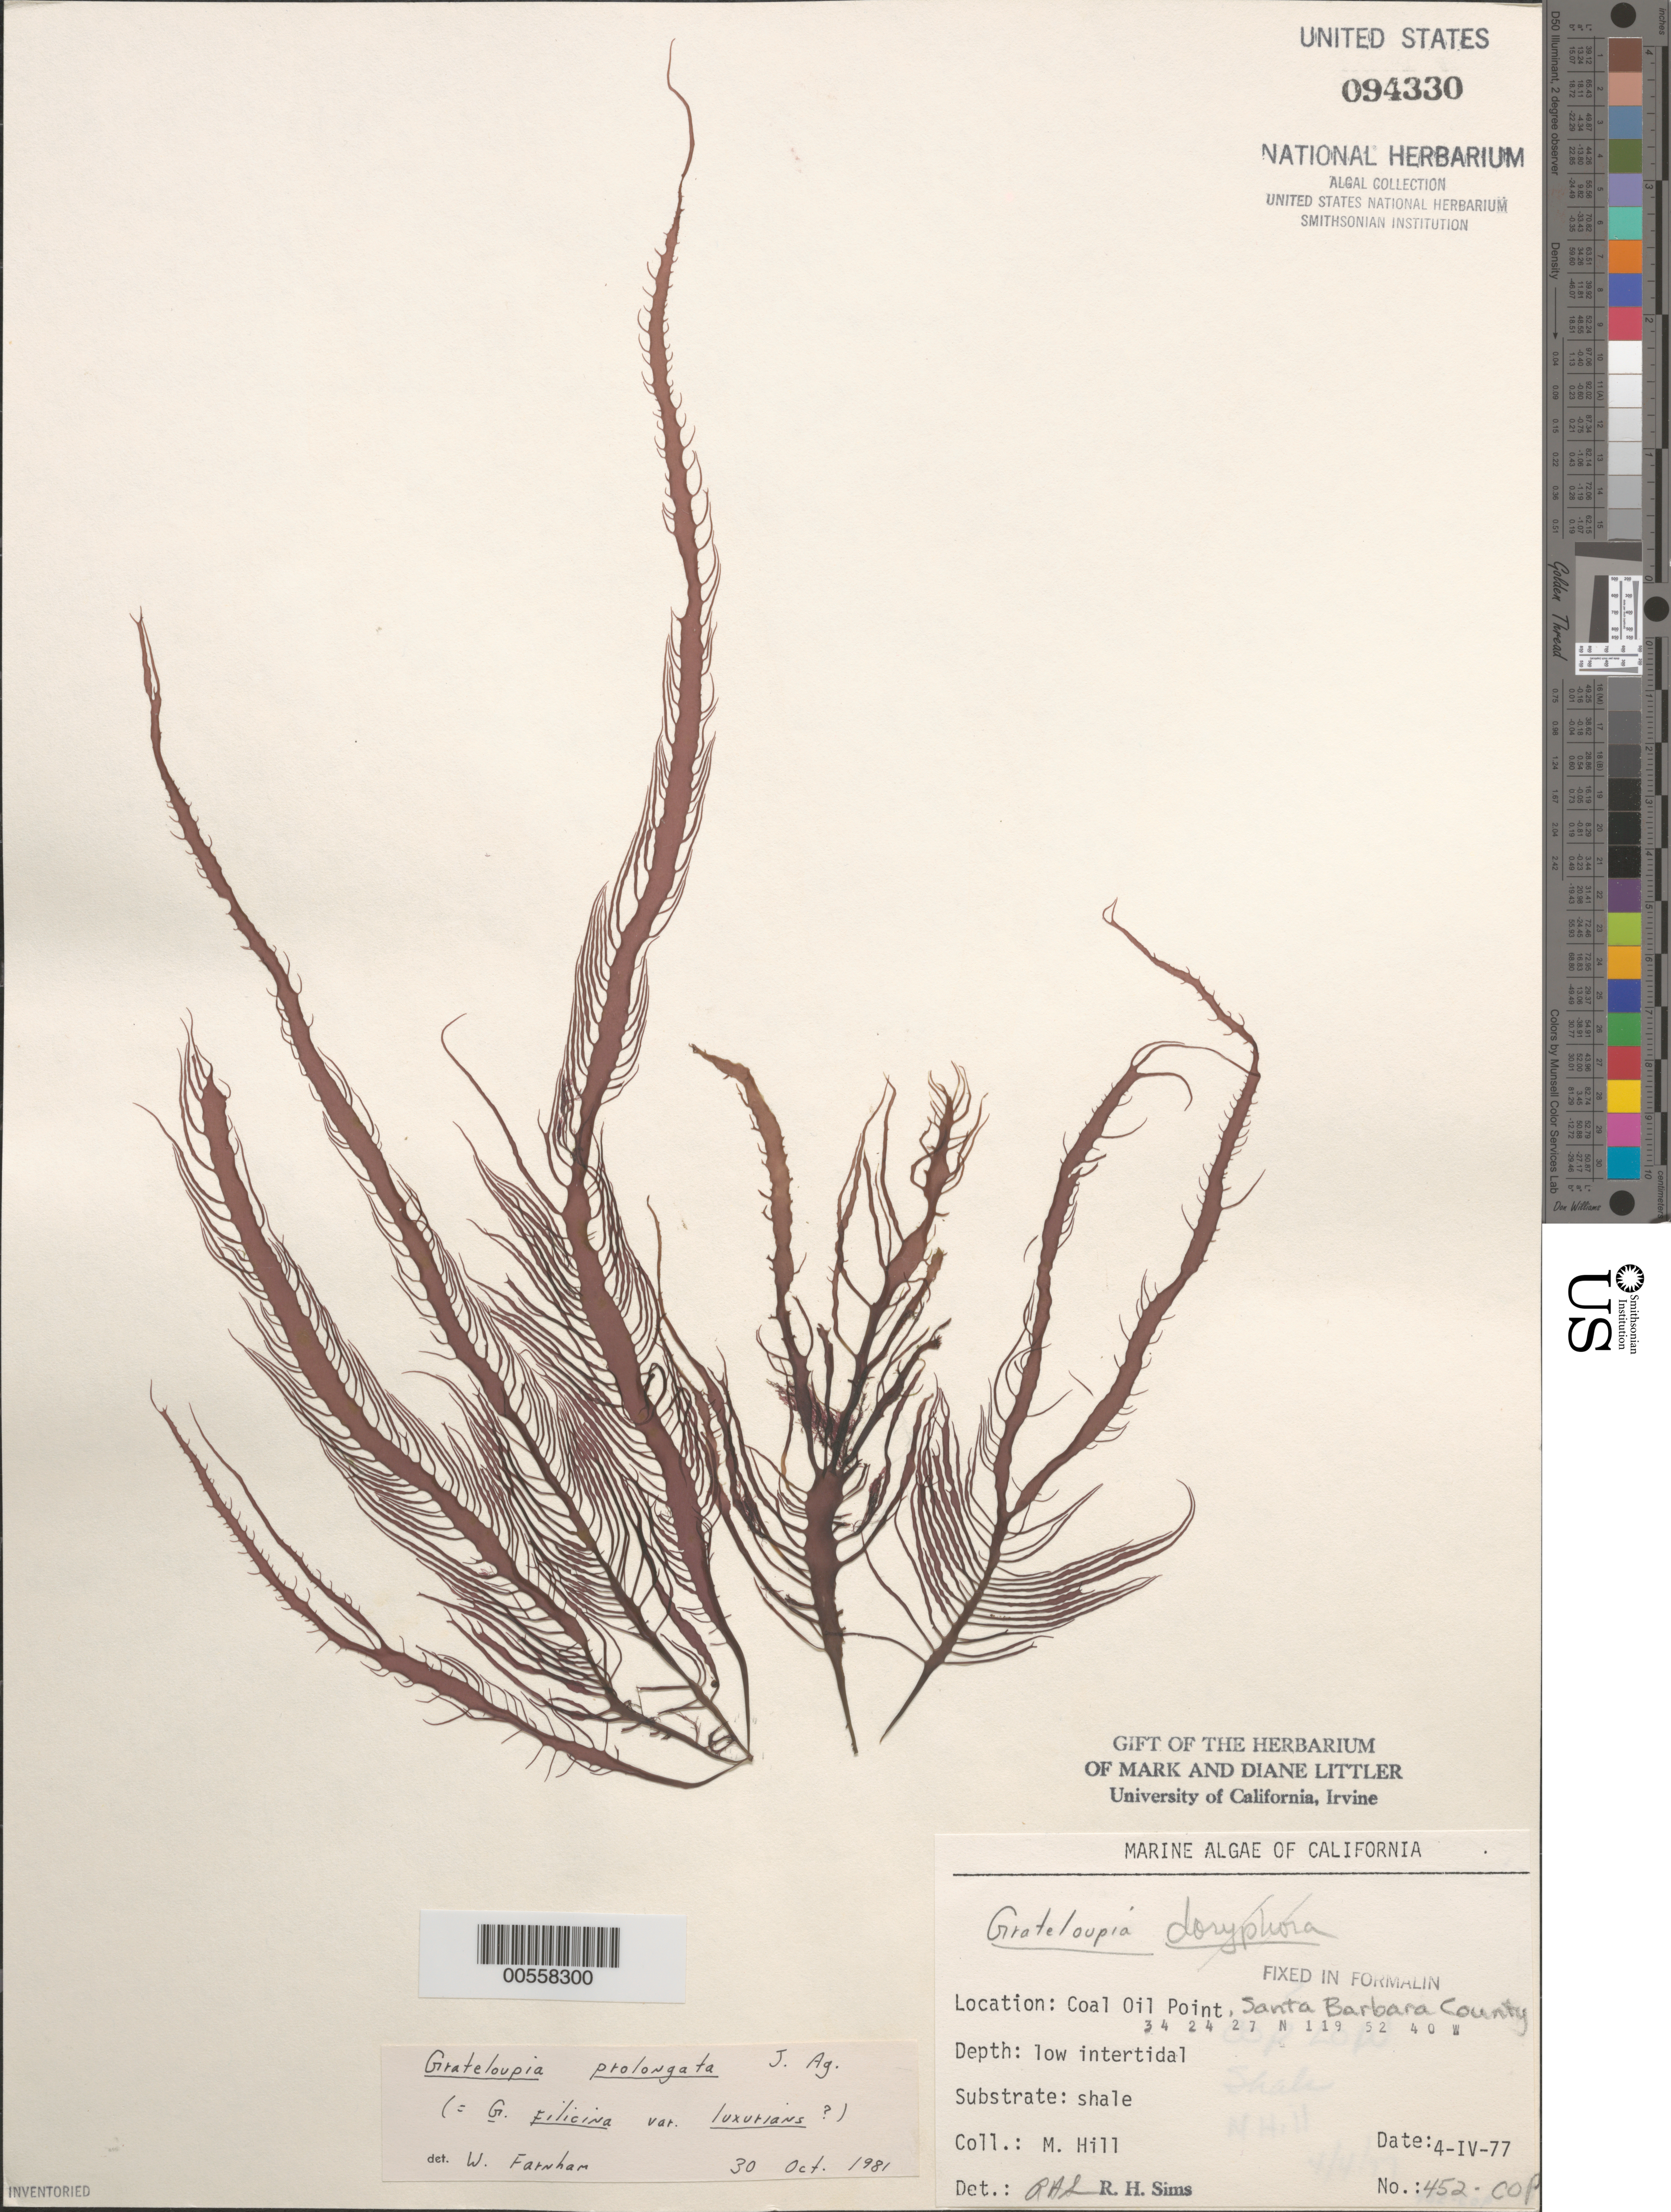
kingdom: Plantae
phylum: Rhodophyta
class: Florideophyceae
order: Halymeniales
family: Halymeniaceae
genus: Grateloupia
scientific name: Grateloupia prolongata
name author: J. Agardh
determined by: Farnham, W. F.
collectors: M. Hill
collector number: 452-cop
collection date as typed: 04 Apr 1977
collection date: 1977-04-04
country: United States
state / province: California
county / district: Santa Barbara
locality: Coal Oil Point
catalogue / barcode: US 94330